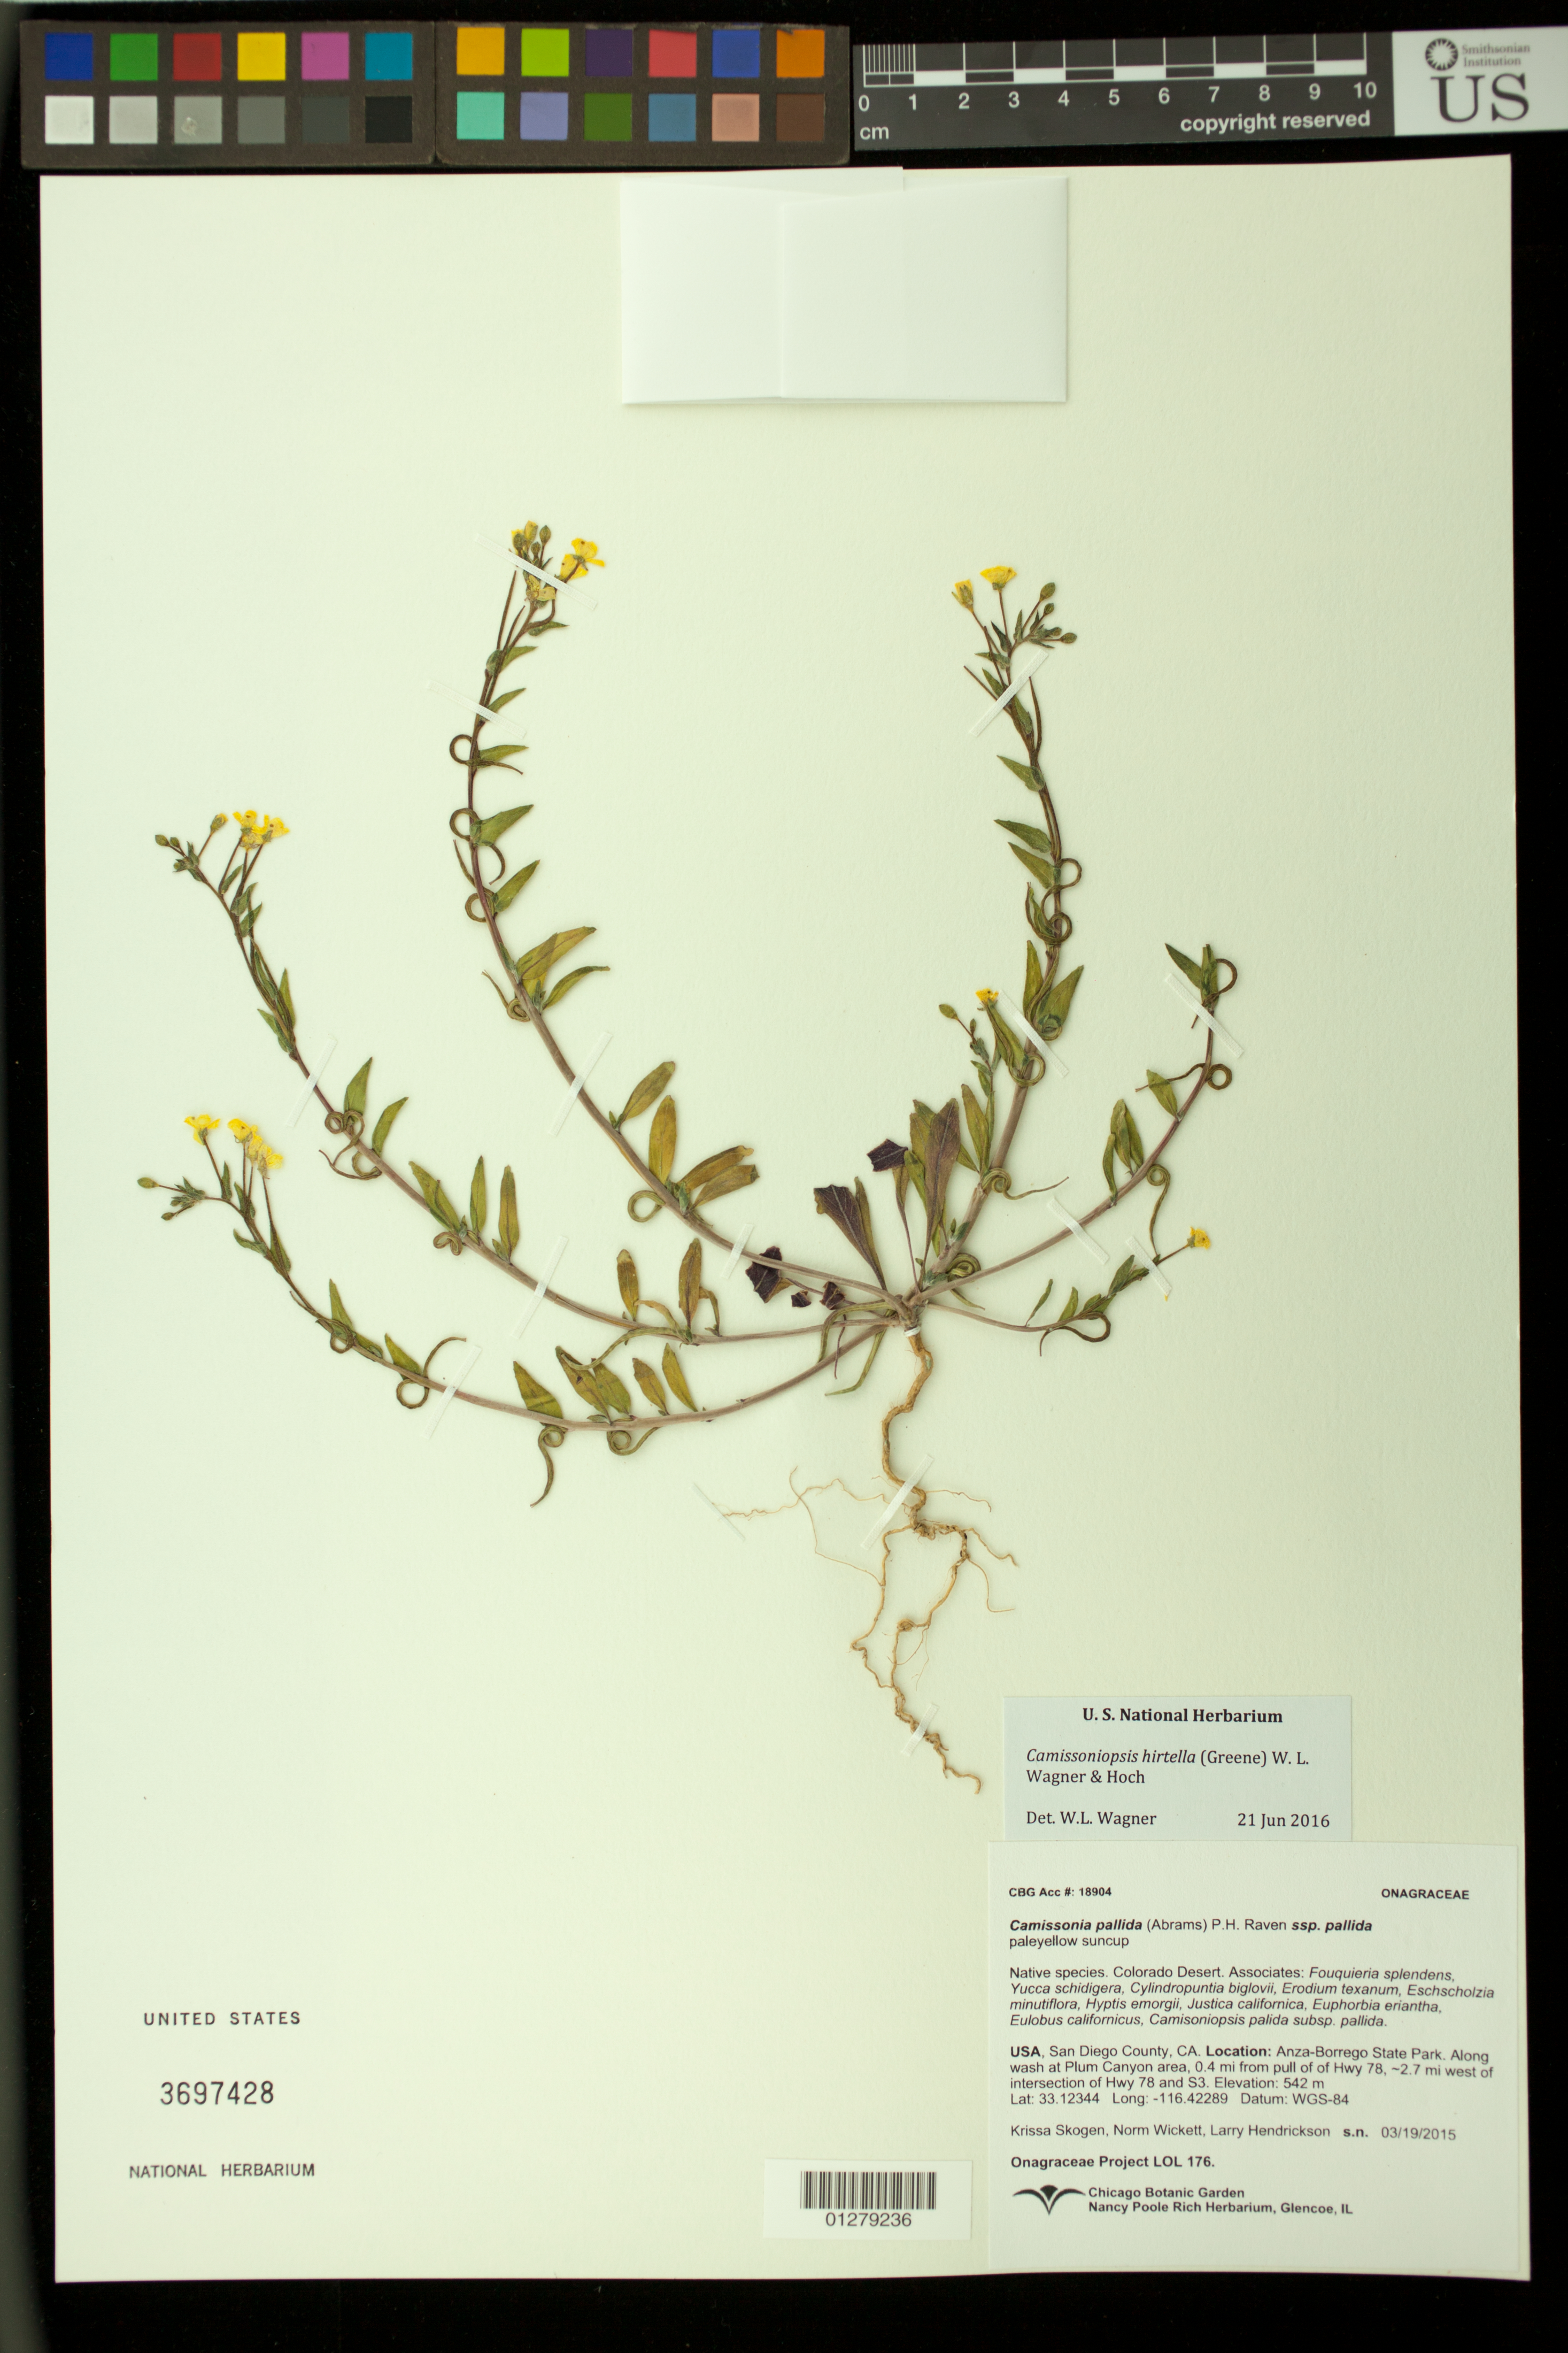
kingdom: Plantae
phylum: Tracheophyta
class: Magnoliopsida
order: Myrtales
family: Onagraceae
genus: Camissoniopsis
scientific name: Camissoniopsis hirtella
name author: (Greene) W.L. Wagner & Hoch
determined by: Wagner, W. L., (BOT), Smithsonian Institution - National Museum of Natural History (UNITED STATES)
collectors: K. Skogen, L. Hendrickson & N. Wickett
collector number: LOL 176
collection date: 2015-03-19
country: United States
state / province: California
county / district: San Diego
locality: Anza-Borrego State Park. Along wash at Plum Canyon area, 0.4 mi from pull of of Hwy 78, ~2.7 mi west of intersection of Hwy 78 and S3.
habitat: Colorado Desert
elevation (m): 531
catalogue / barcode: US 3697428